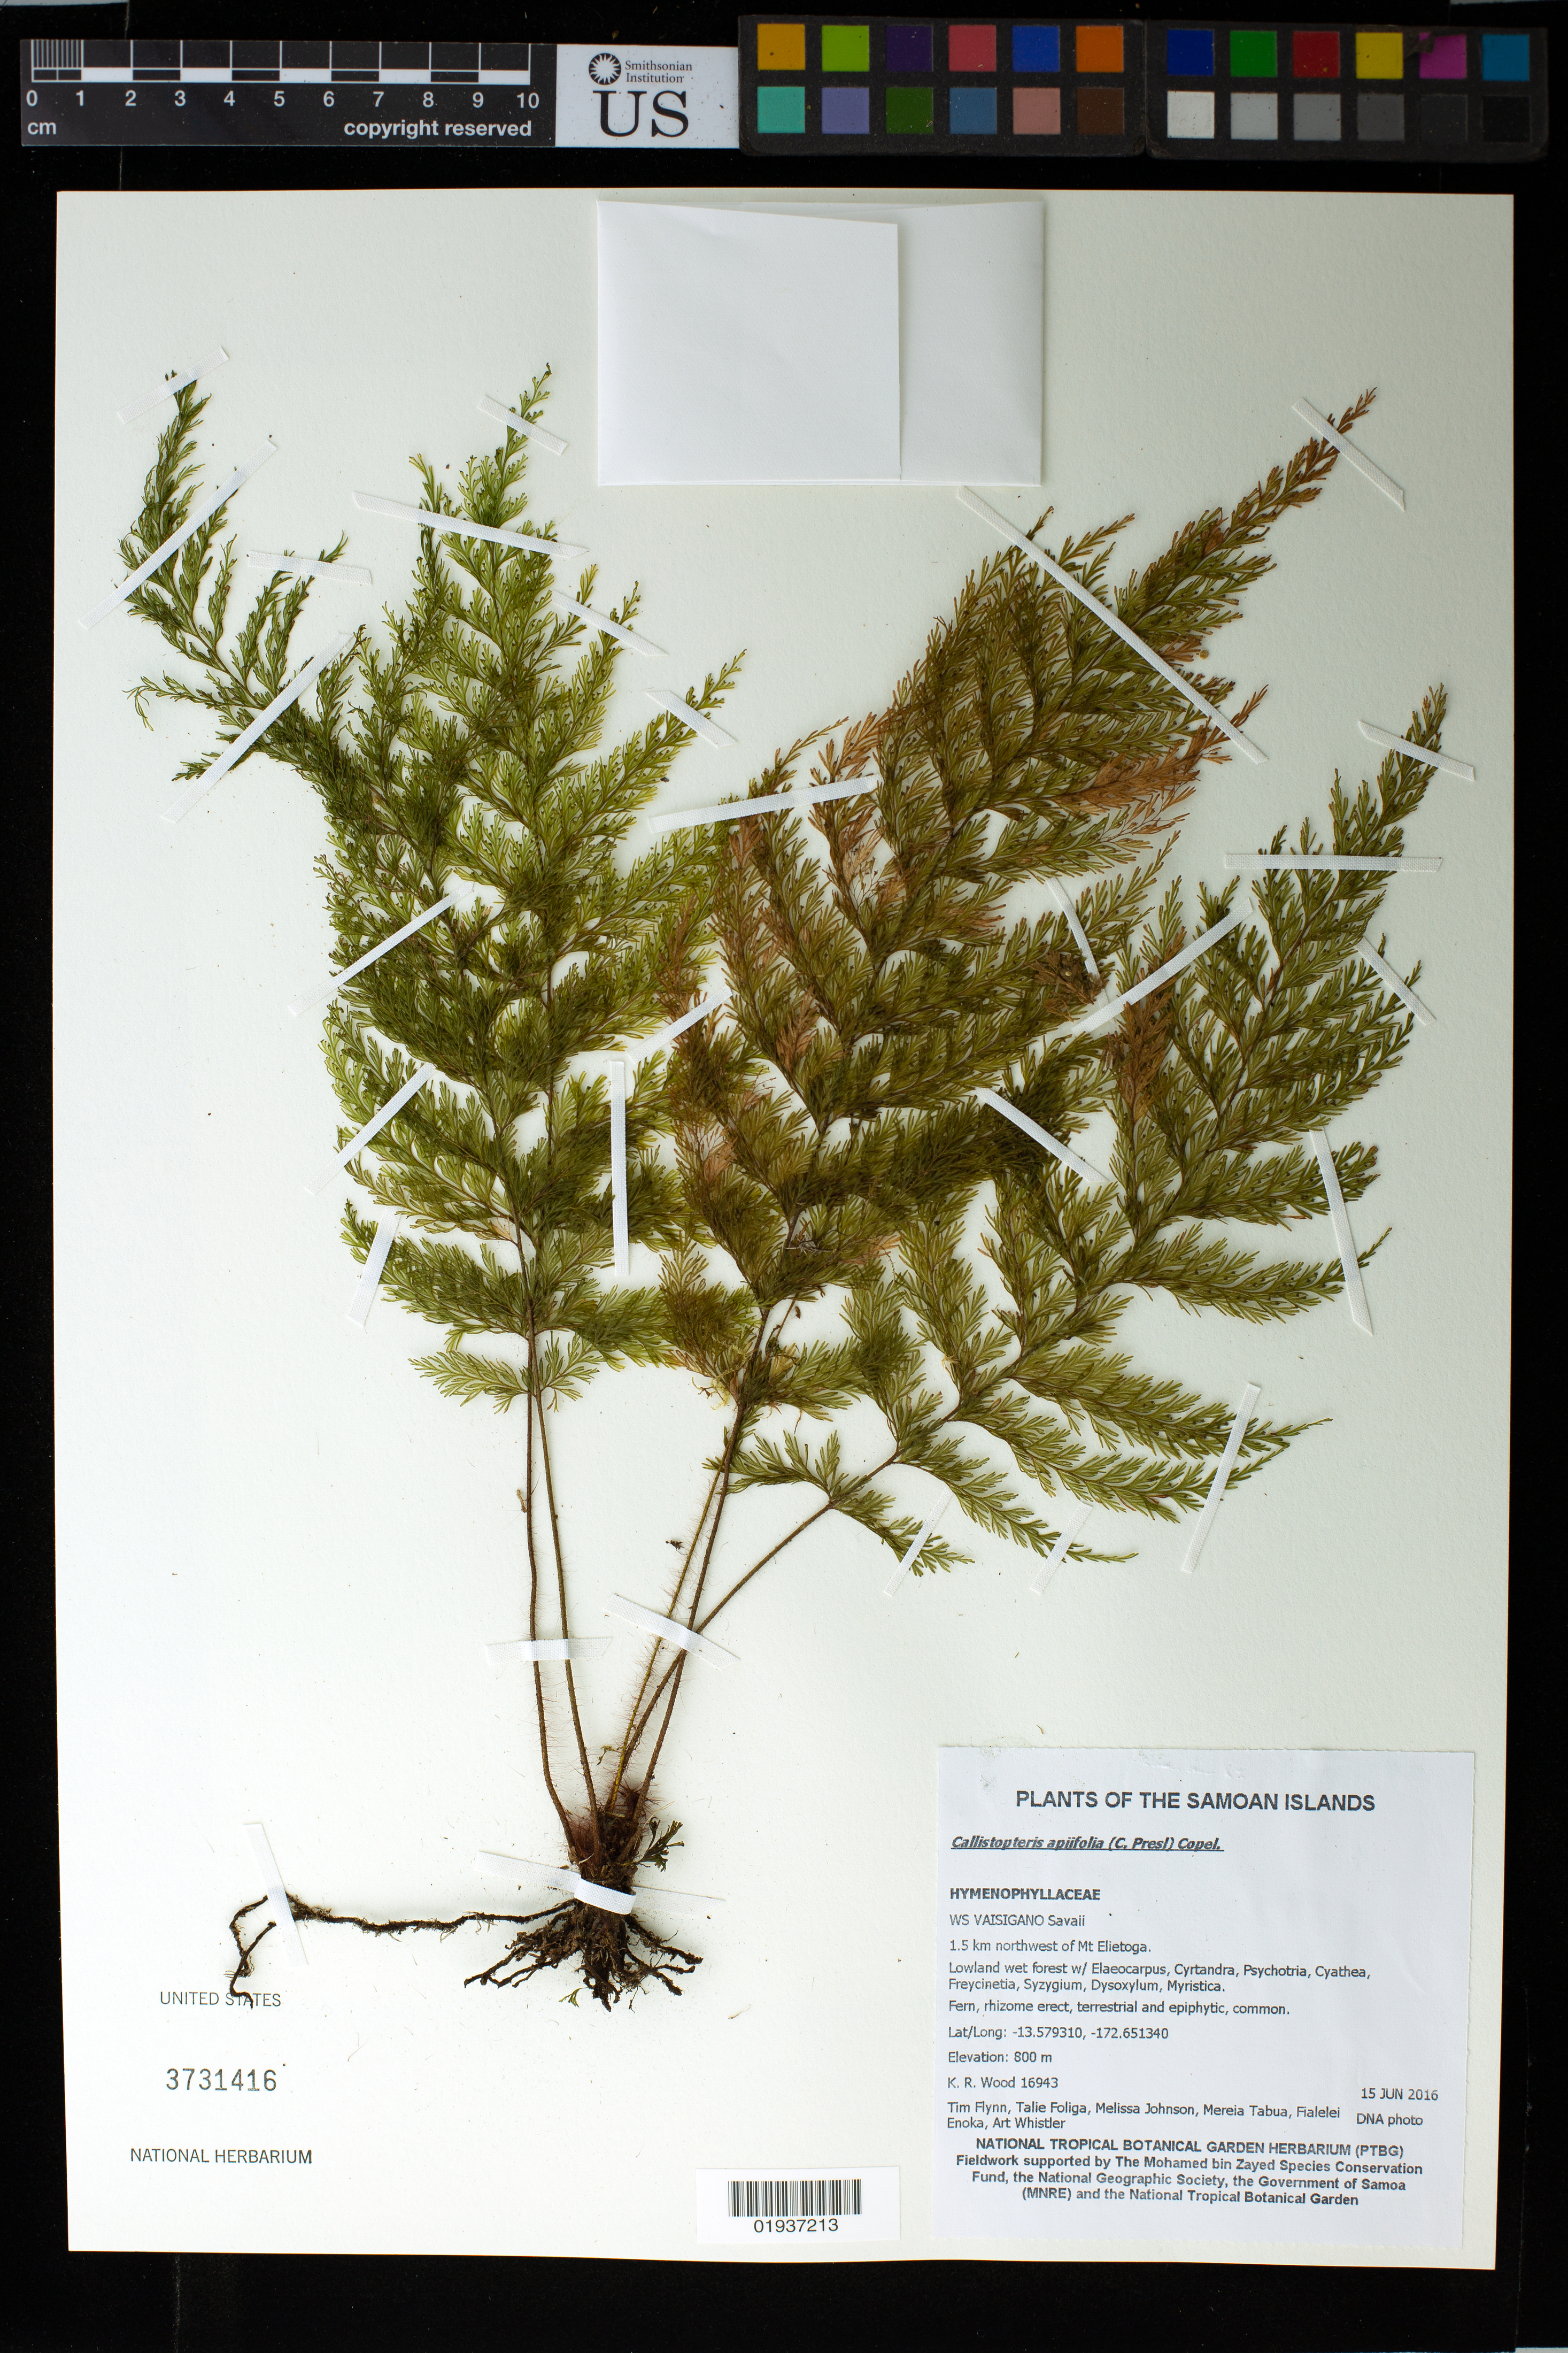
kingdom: Plantae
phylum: Tracheophyta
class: Polypodiopsida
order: Hymenophyllales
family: Hymenophyllaceae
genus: Callistopteris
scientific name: Callistopteris apiifolia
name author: (C. Presl) Copel.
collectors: K. R. Wood, T. W. Flynn, T. Foliga, M. Johnson, M. Tabua, F. Enoka & A. Whistler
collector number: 16943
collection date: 2016-06-15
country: Samoa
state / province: Vaisigano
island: Savai'i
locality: Savaii, 1.5 km northwest of Mt. Elietoga.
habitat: Lowland wet forest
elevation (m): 800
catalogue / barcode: US 3731416